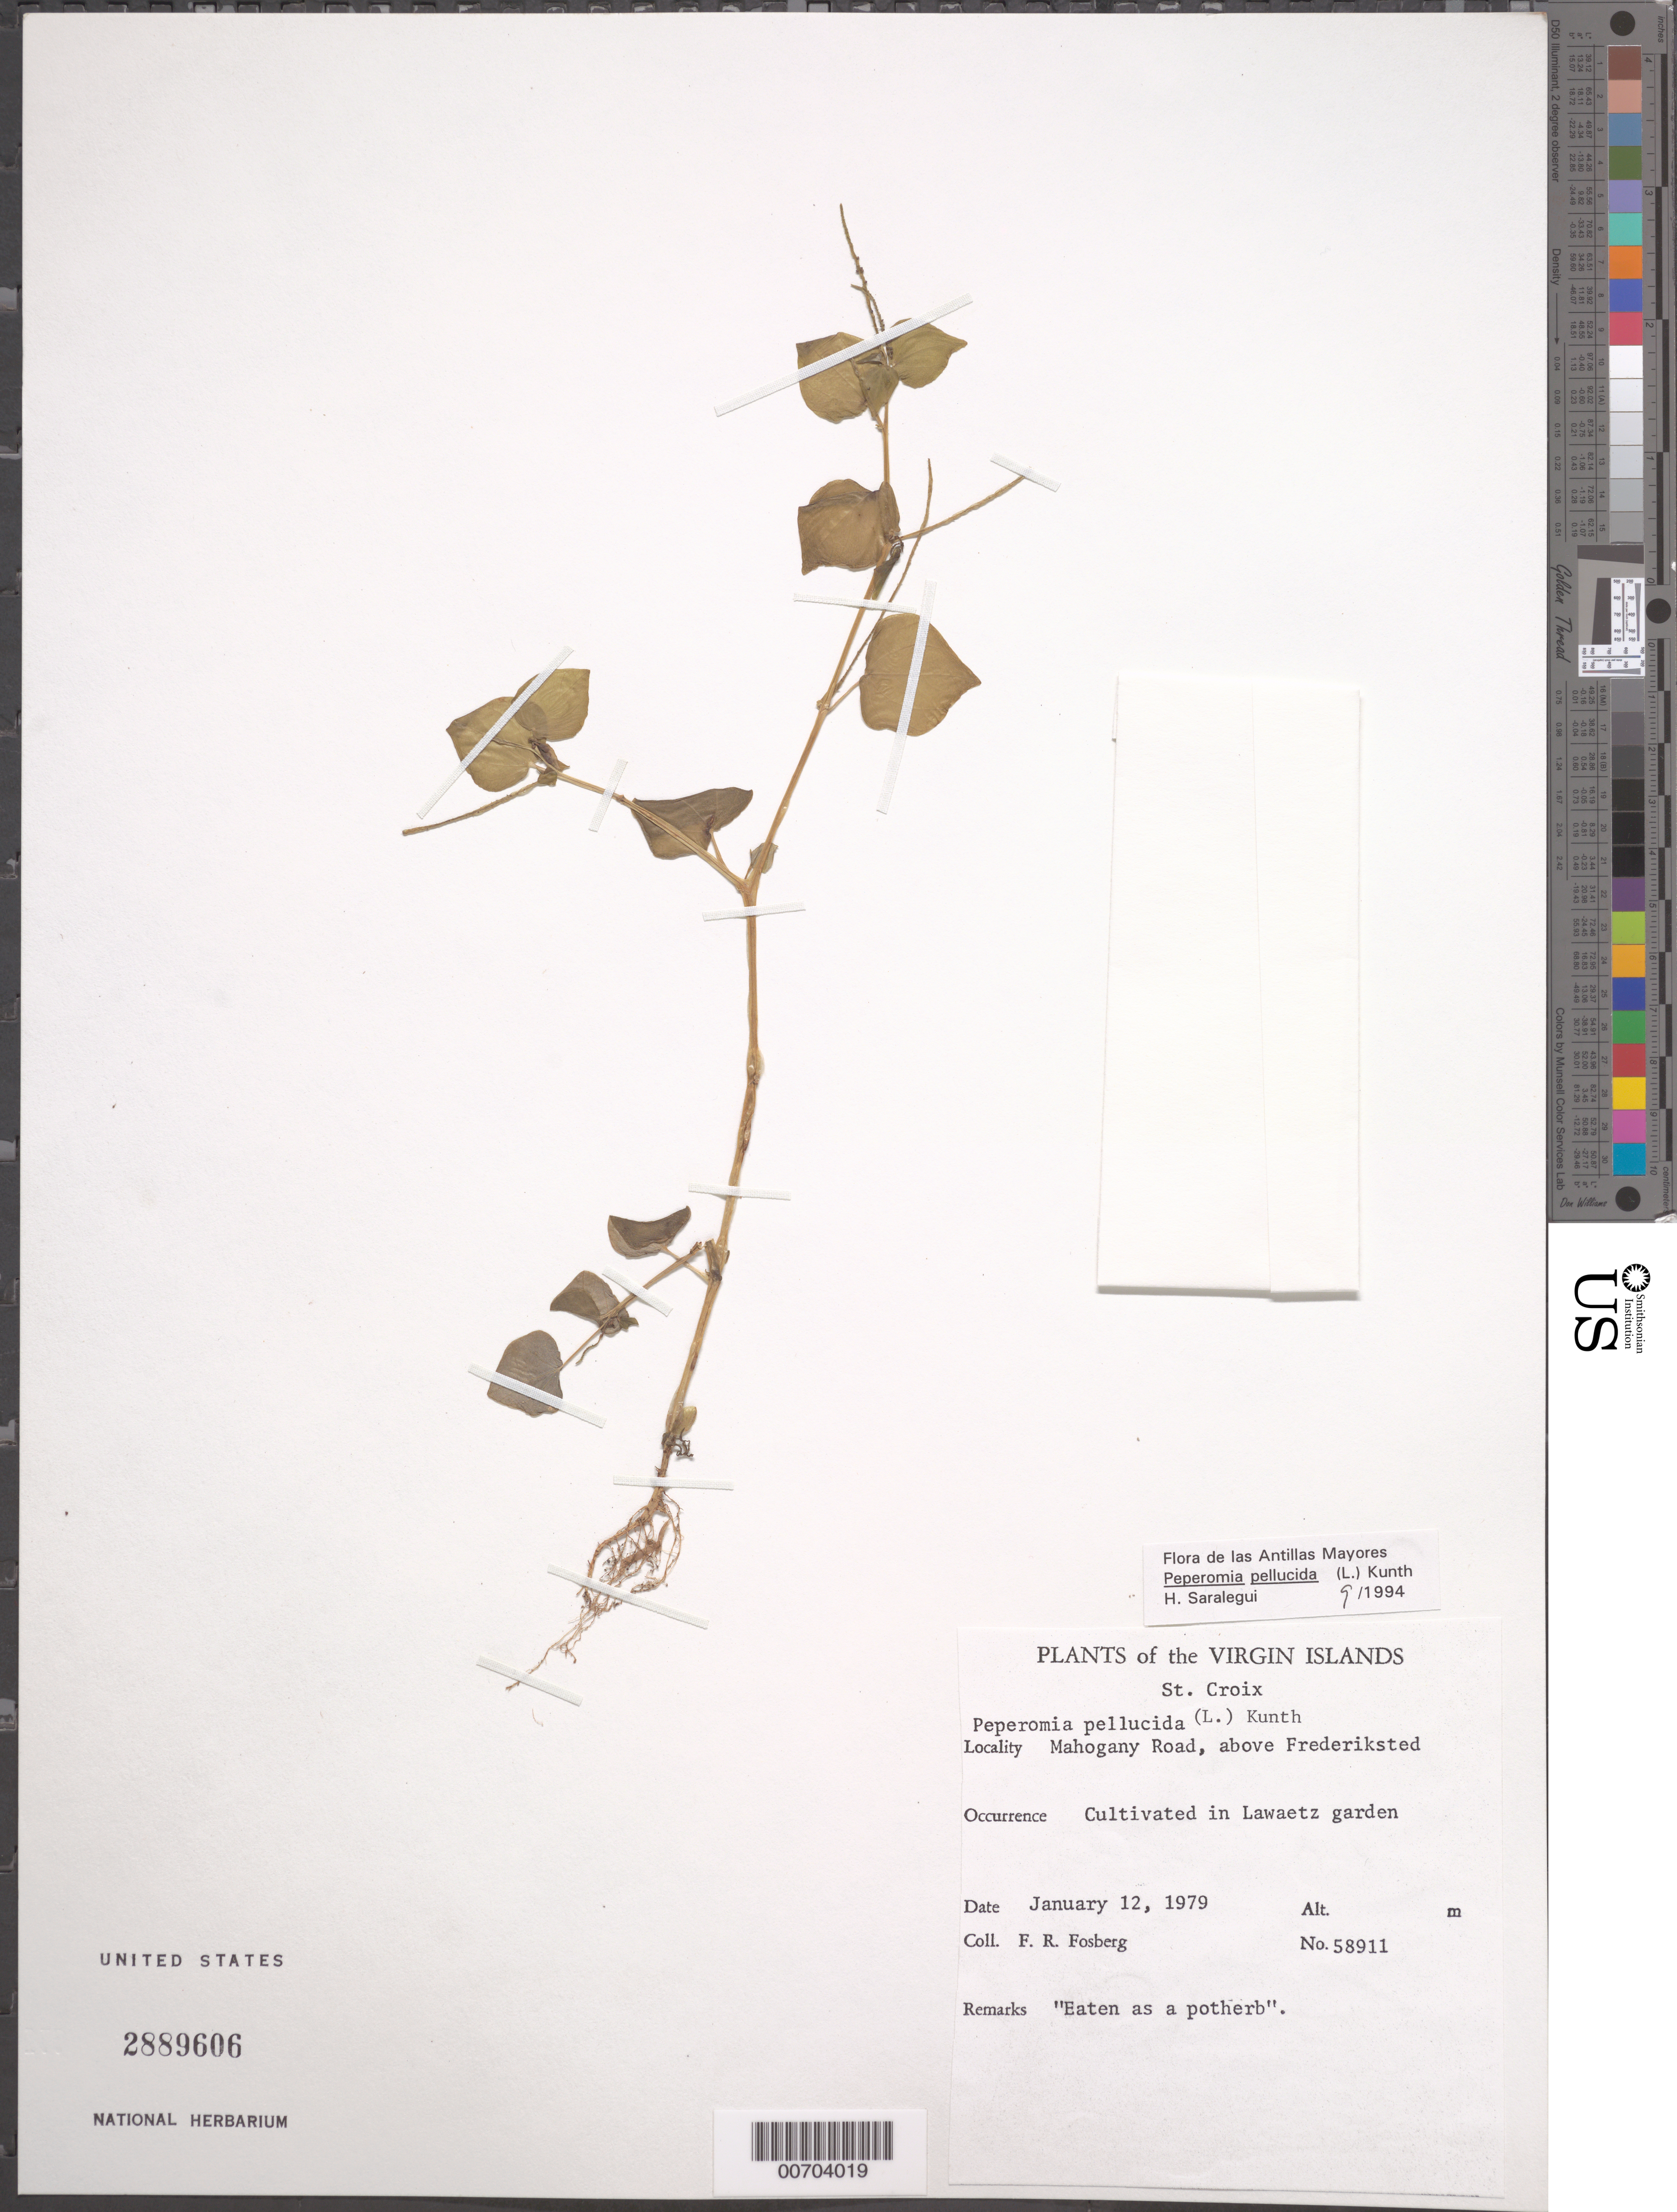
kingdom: Plantae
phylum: Tracheophyta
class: Magnoliopsida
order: Piperales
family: Piperaceae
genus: Peperomia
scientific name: Peperomia pellucida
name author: (L.) Kunth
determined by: Saralegui Boza, H.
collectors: F. R. Fosberg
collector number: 58911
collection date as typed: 12 Jan 1979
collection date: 1979-01-12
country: U.S. Virgin Islands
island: St. Croix Island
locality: Mahogany Road, above Frederiksted.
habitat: Lawaetz garden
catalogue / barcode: US 2889606